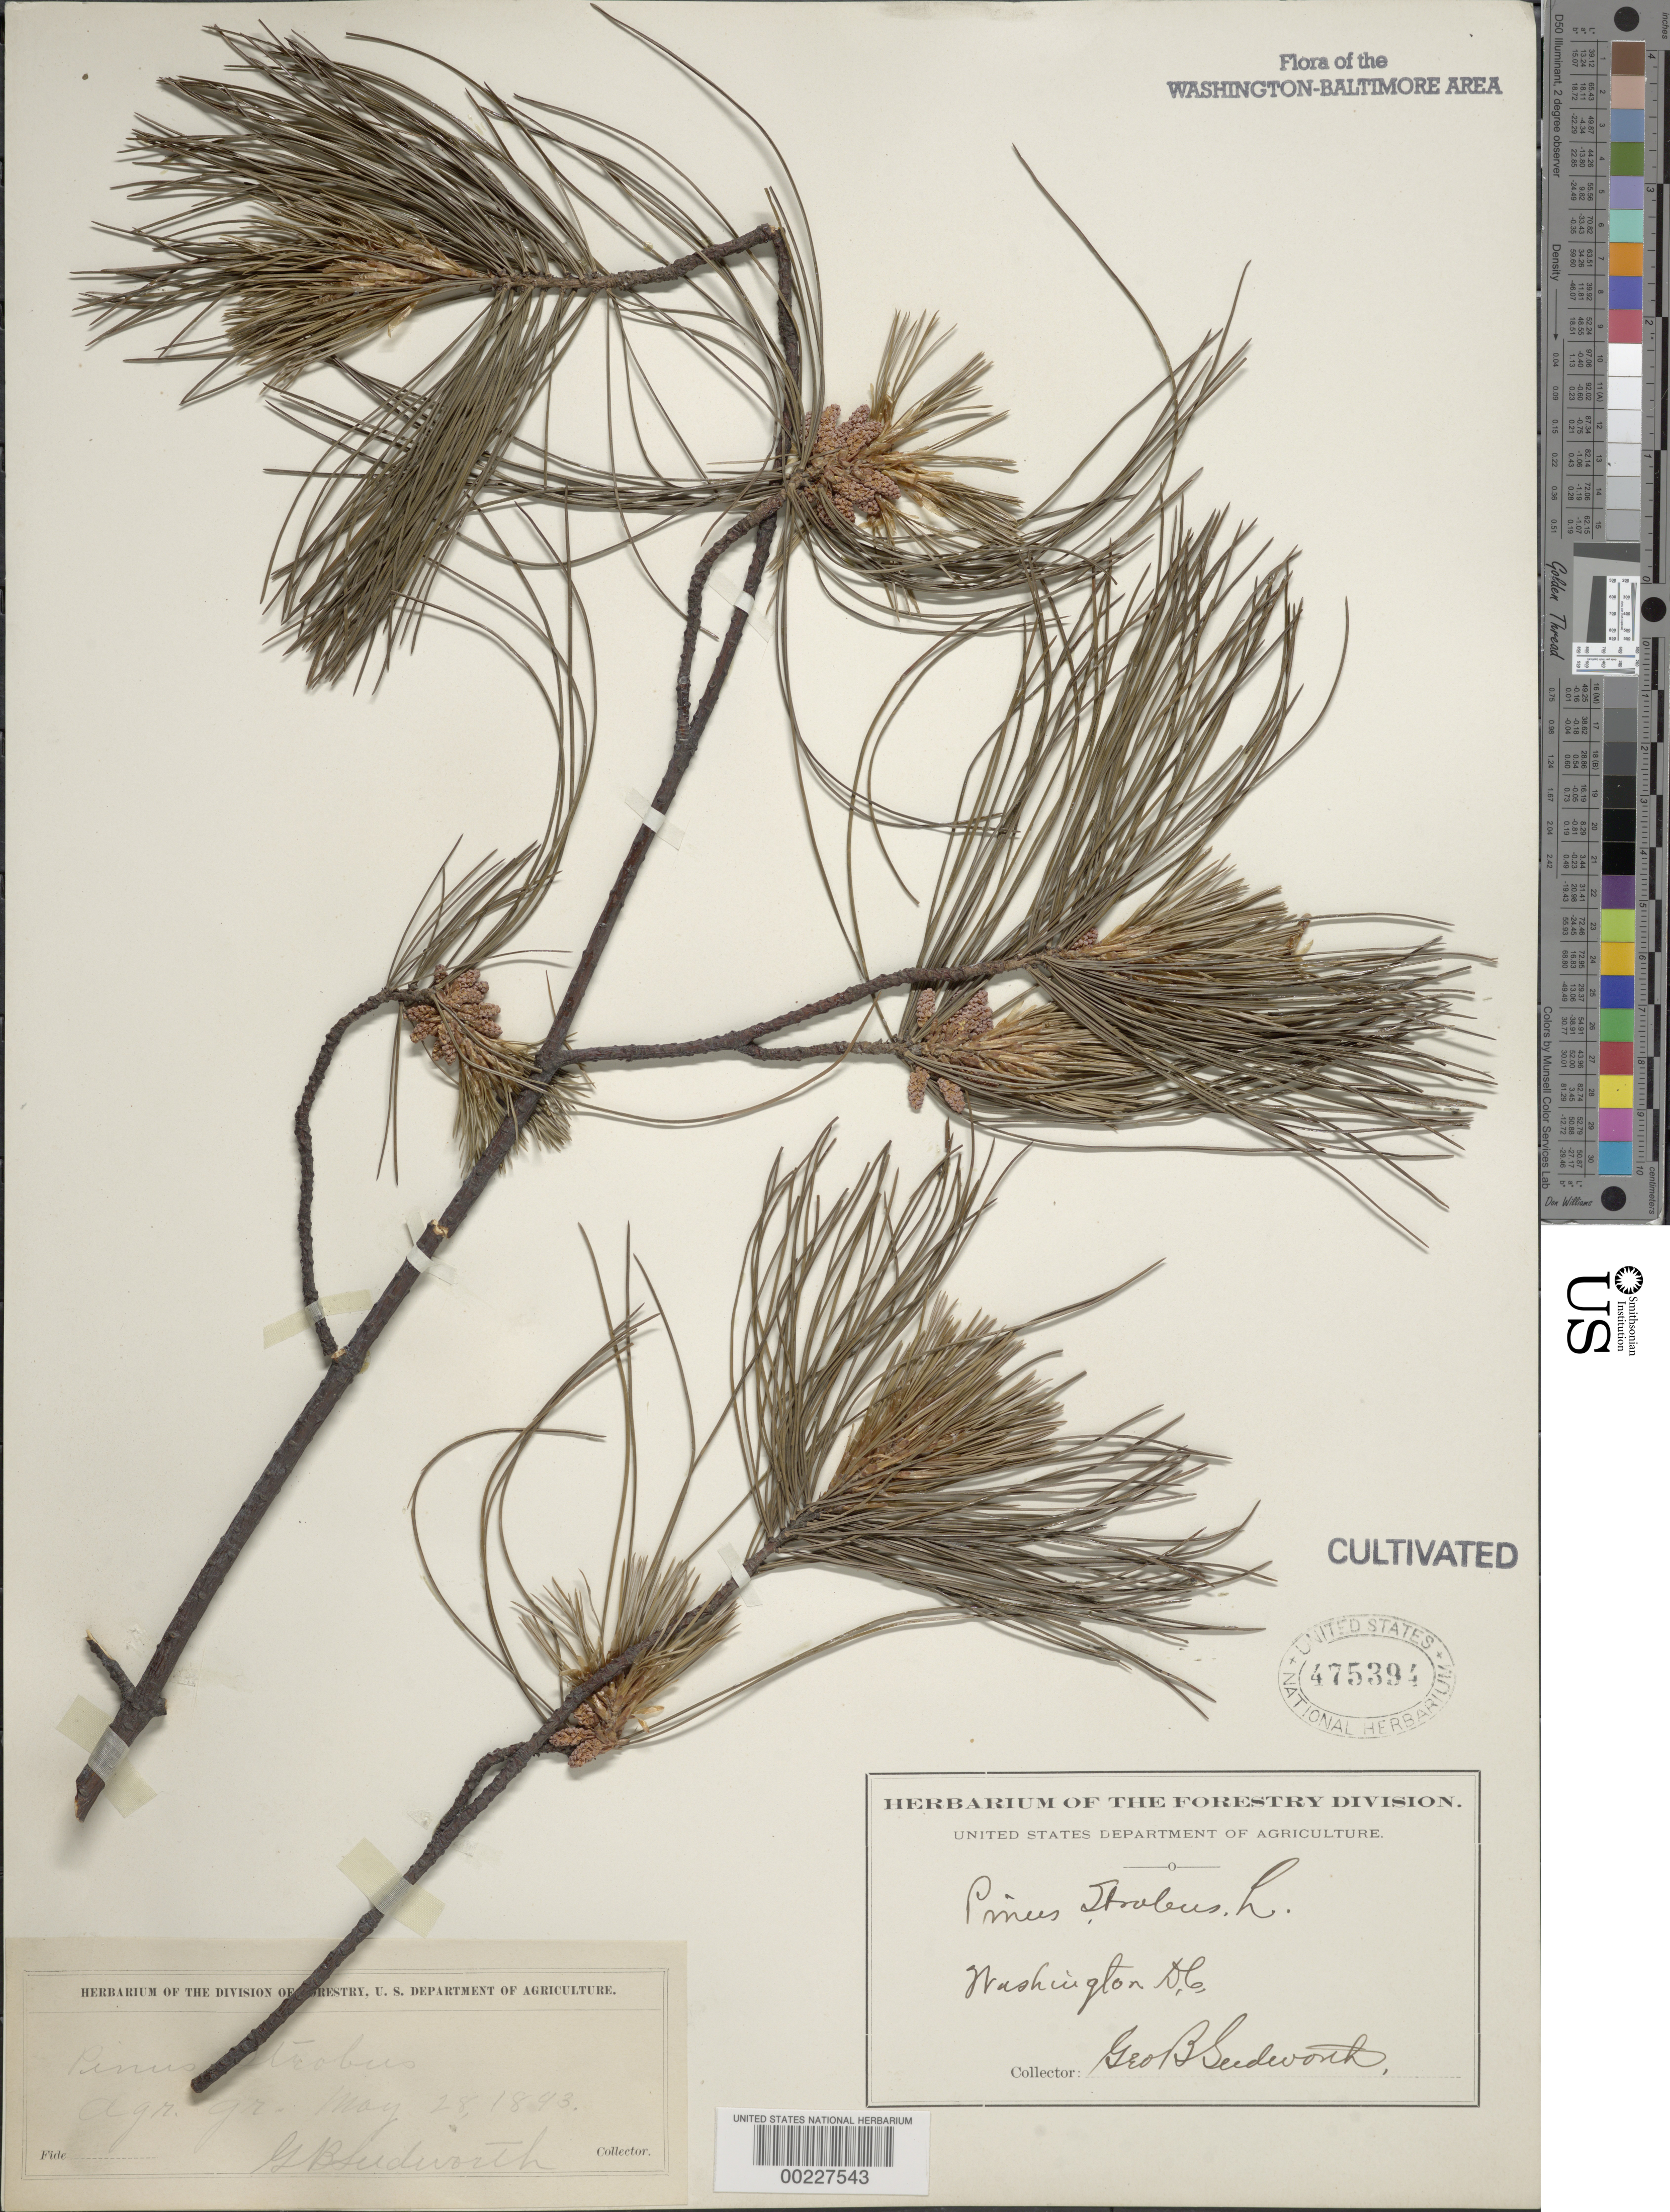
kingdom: Plantae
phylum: Tracheophyta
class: Pinopsida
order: Pinales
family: Pinaceae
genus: Pinus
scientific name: Pinus strobus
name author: L.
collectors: G. B. Sudworth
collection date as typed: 28 May 1893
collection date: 1893-05-28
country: United States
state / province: District of Columbia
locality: Agriculture grounds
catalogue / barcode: US 475394